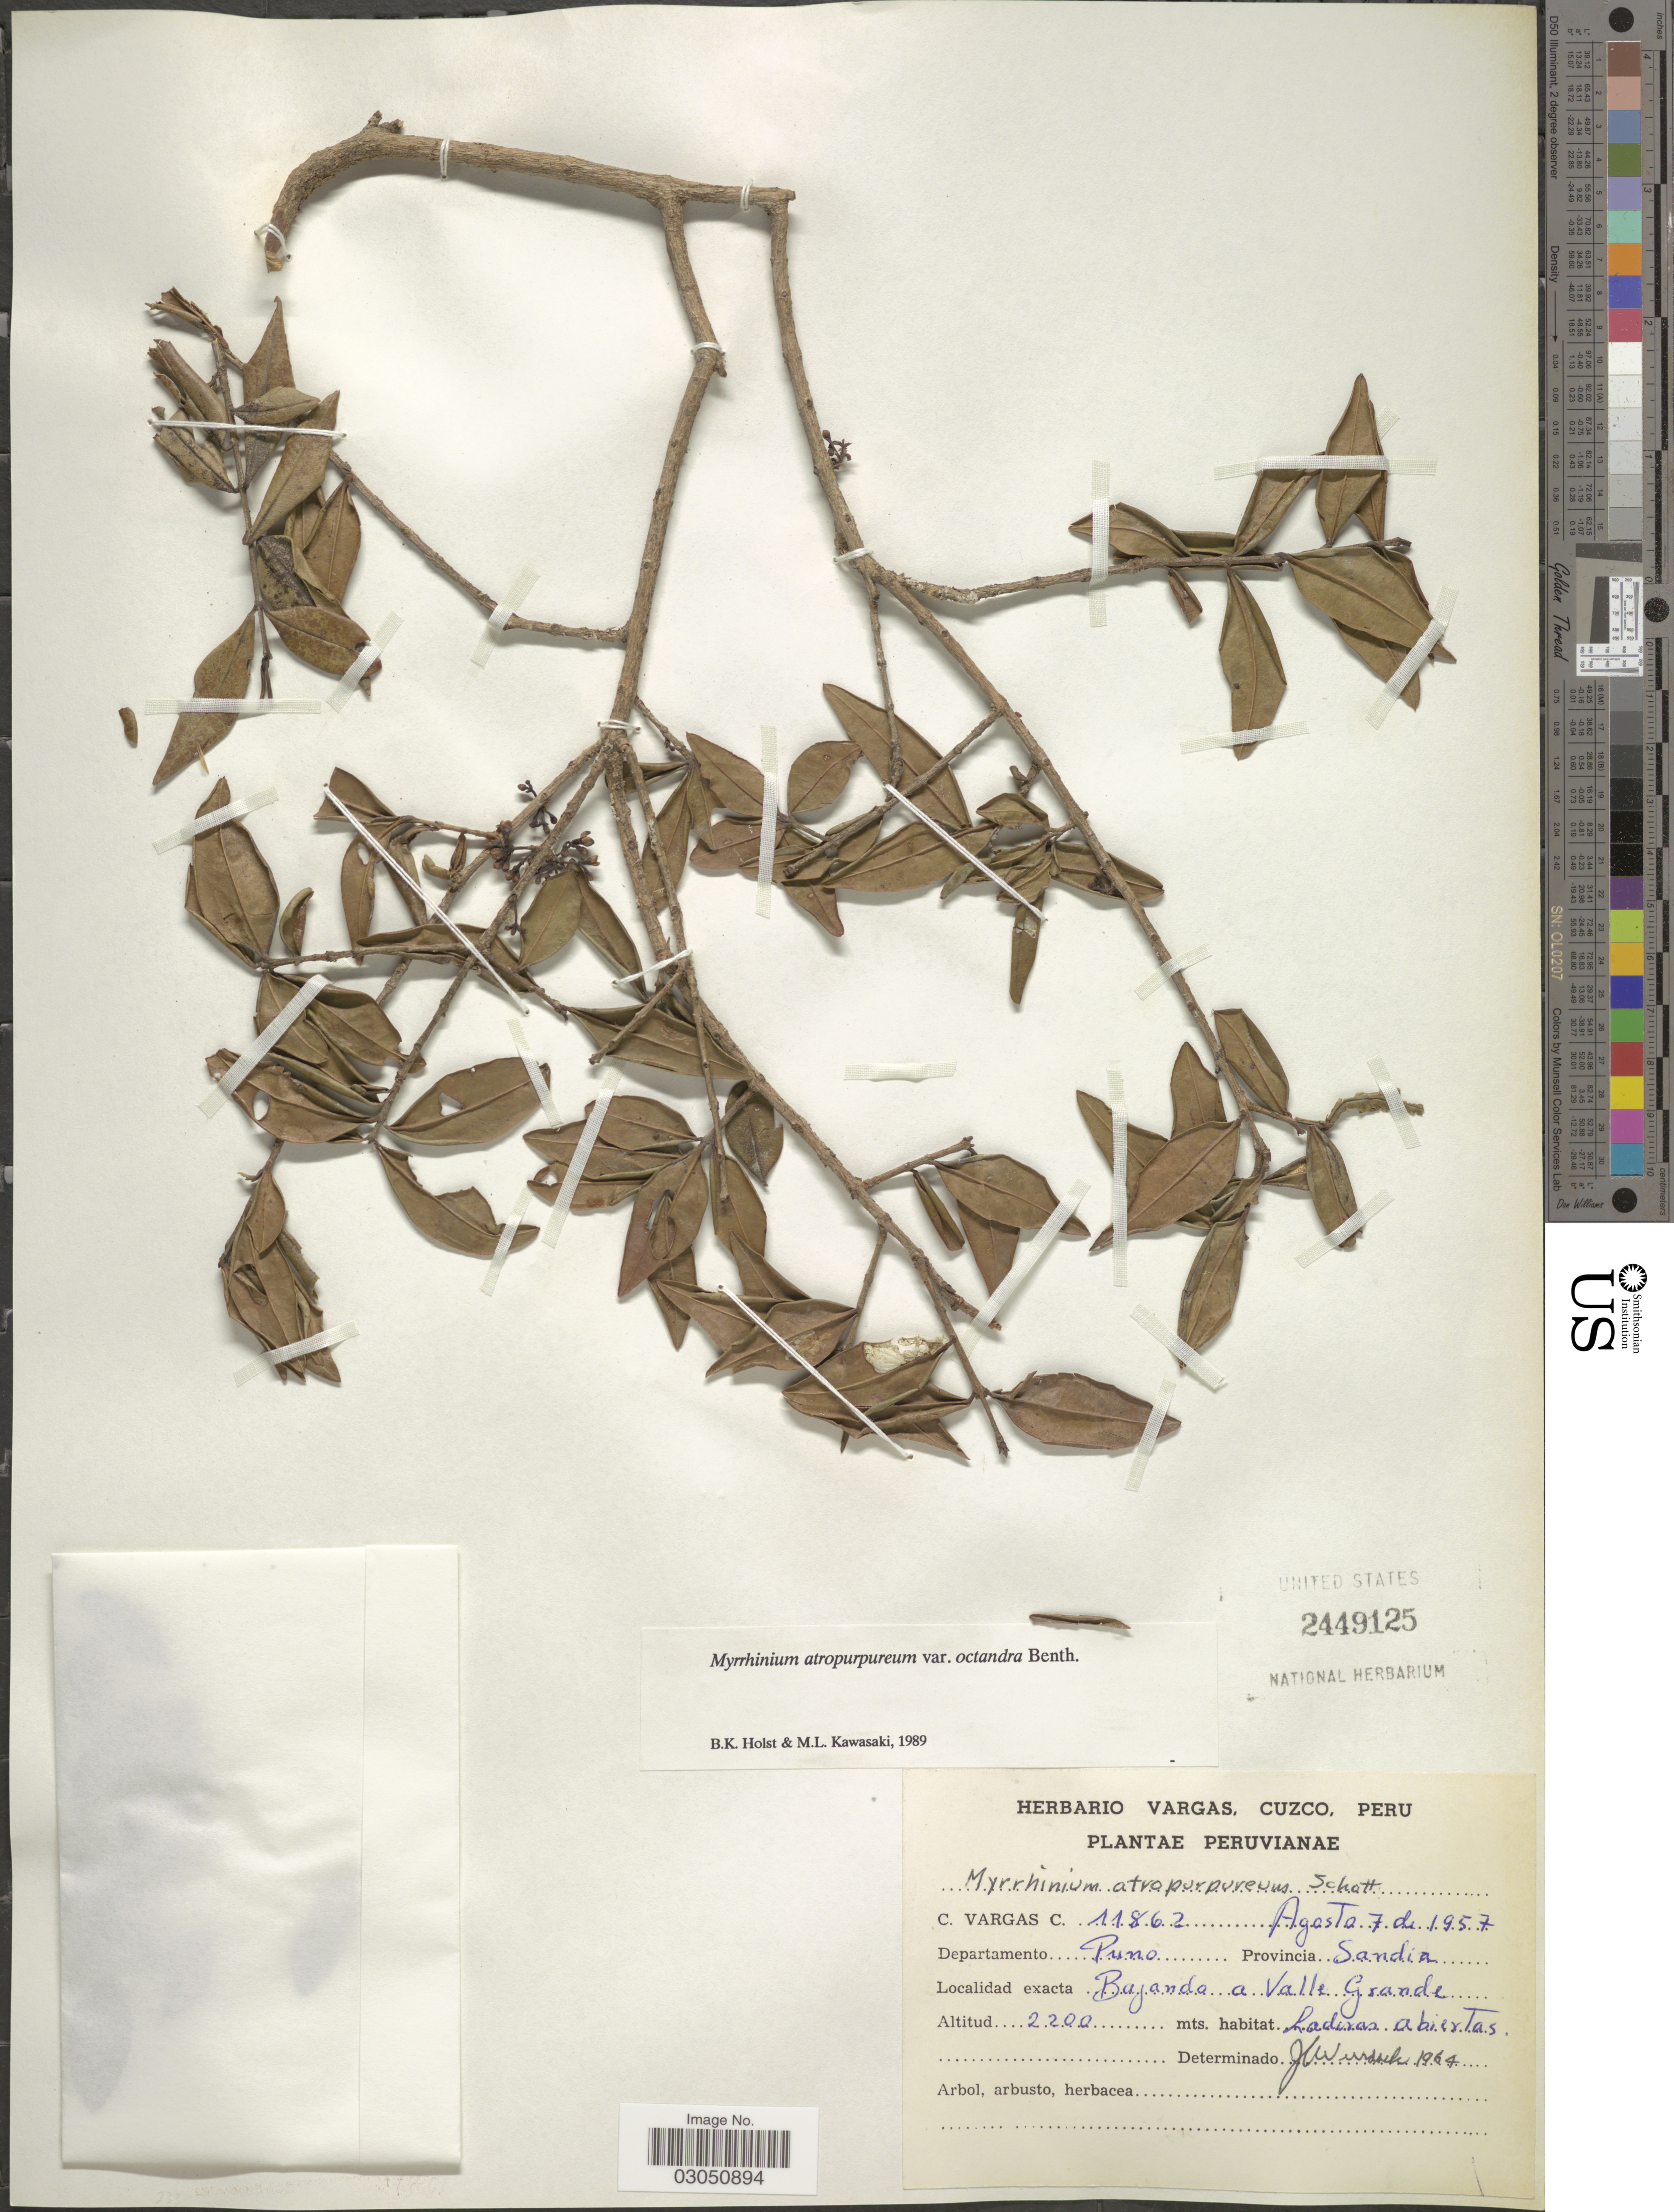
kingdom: Plantae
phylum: Tracheophyta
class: Magnoliopsida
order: Myrtales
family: Myrtaceae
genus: Myrrhinium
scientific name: Myrrhinium atropurpureum var. octandrum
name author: Benth.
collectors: C. Vargas Calderón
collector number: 11862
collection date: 1957-08-07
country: Peru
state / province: Puno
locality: Departamento Puno. Provincia Sandia. Bujanda a Valle Grande.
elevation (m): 2200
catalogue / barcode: US 2449125